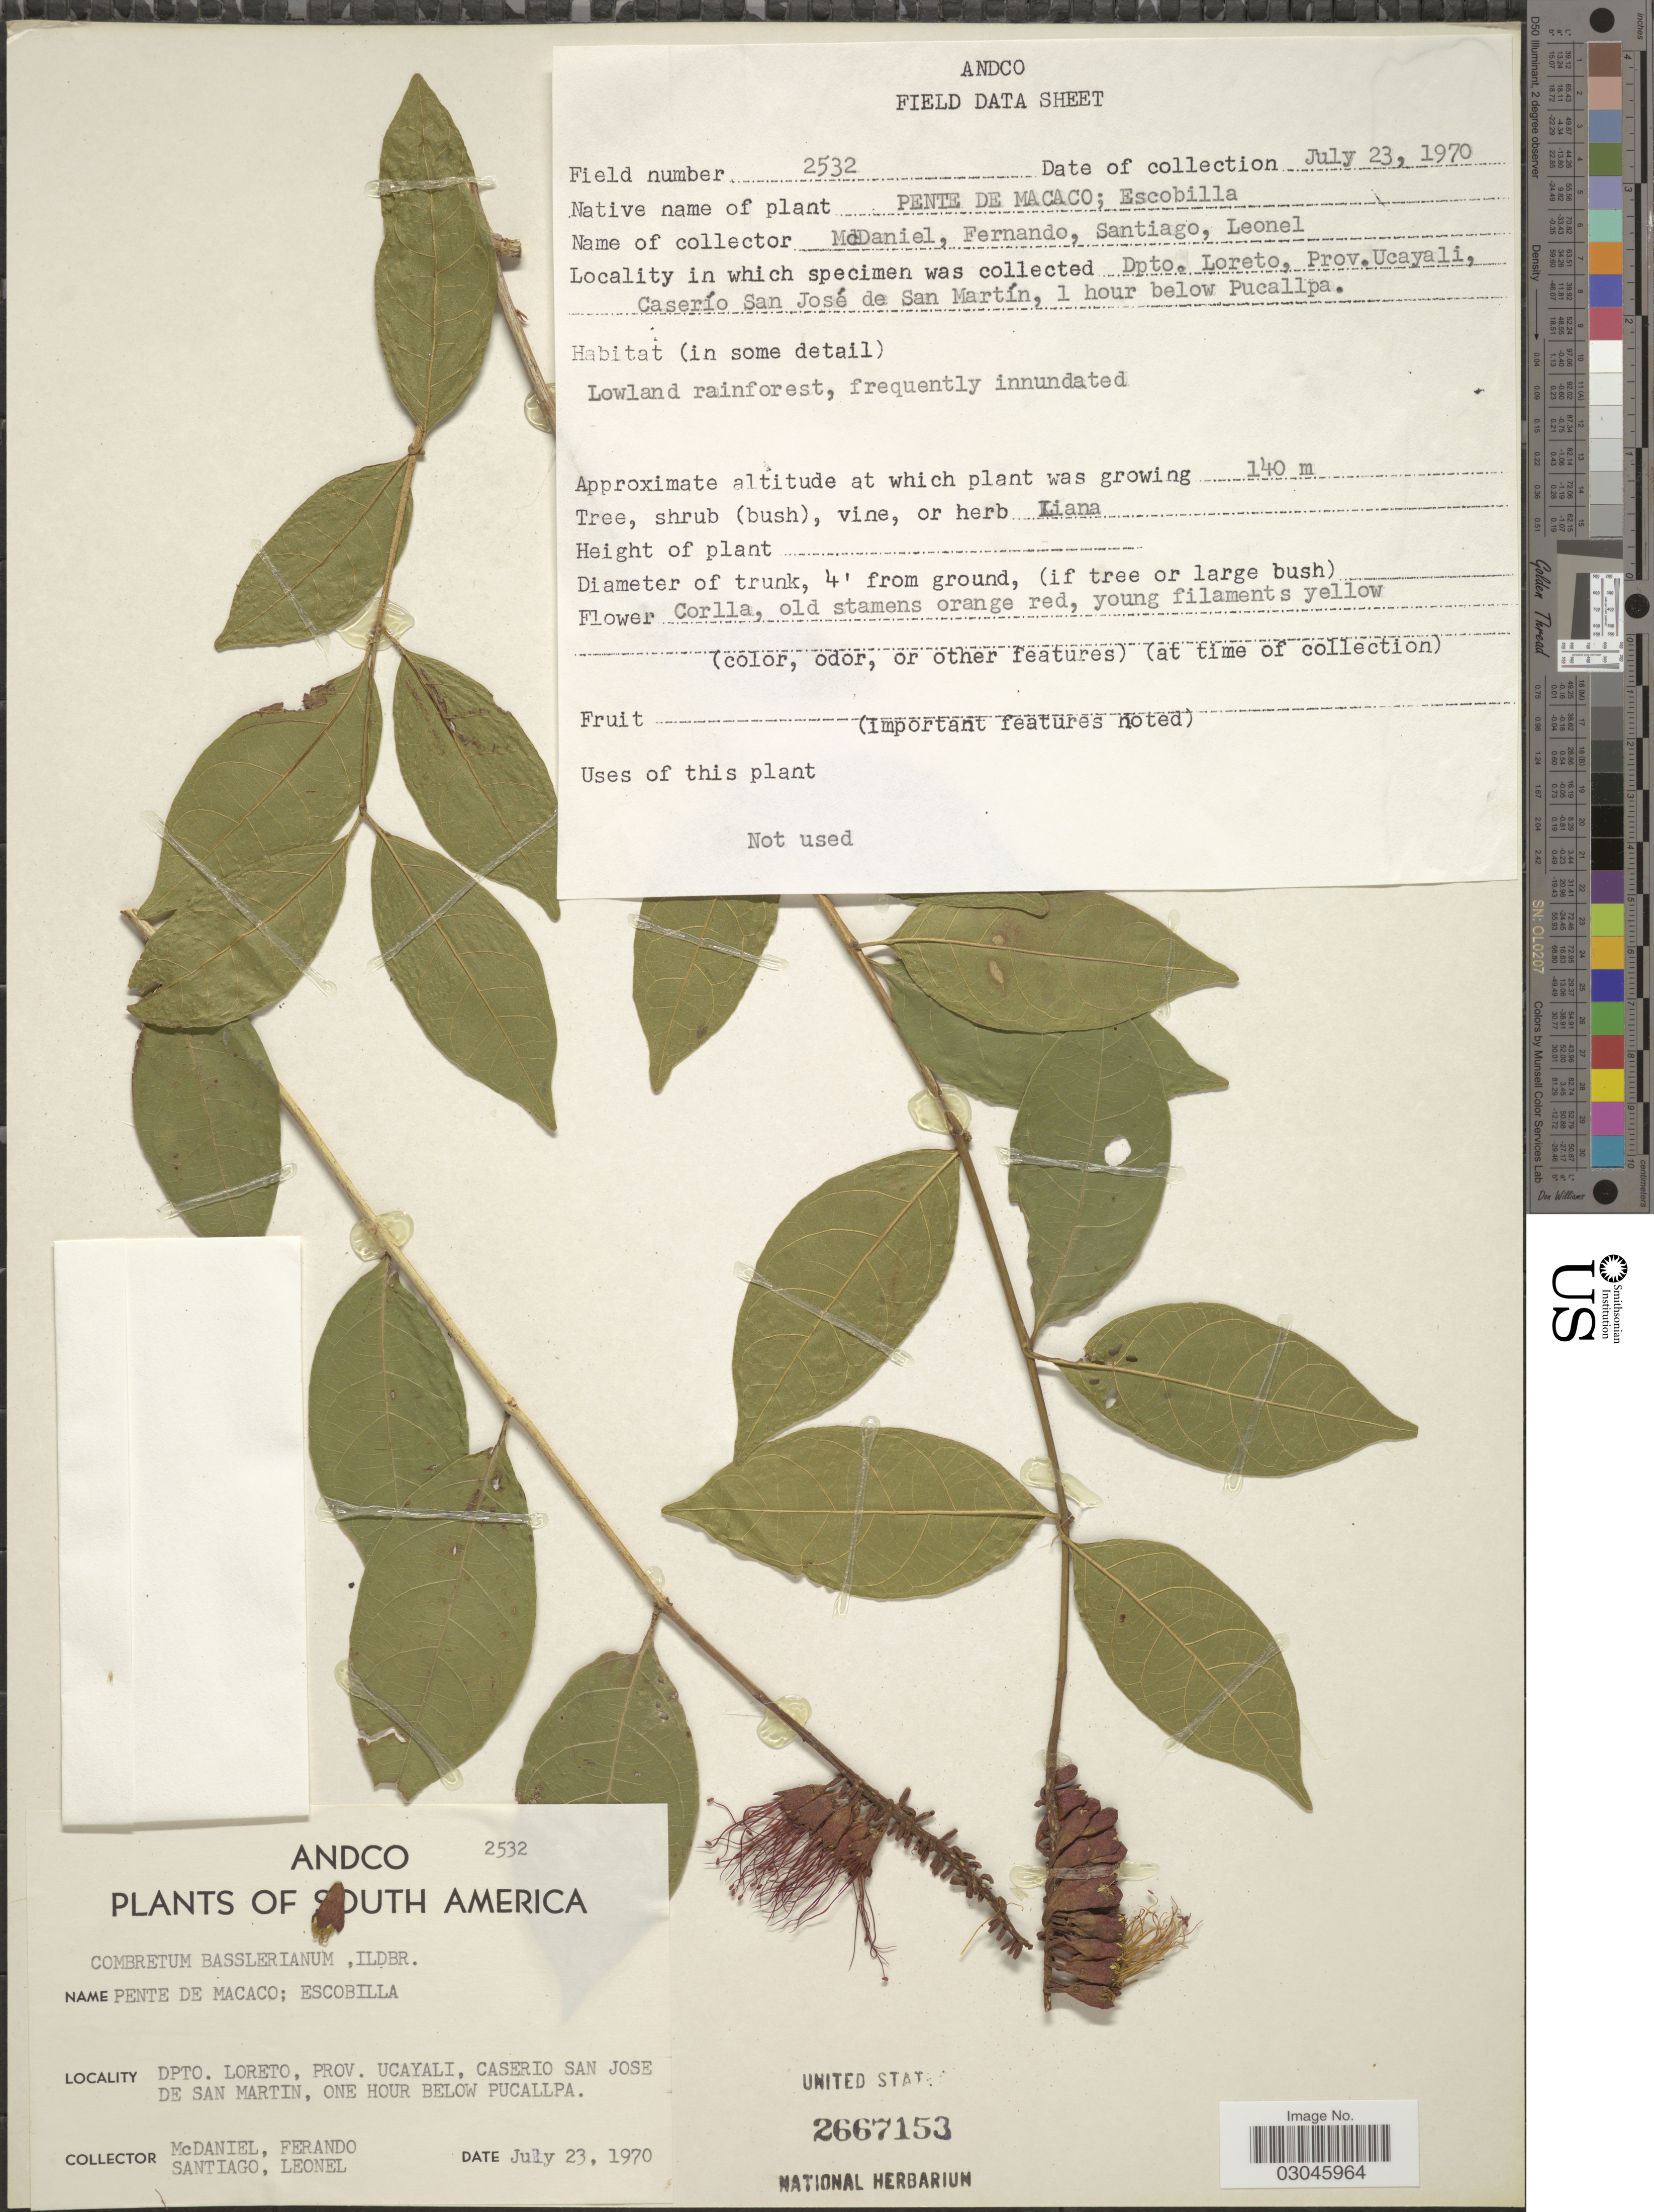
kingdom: Plantae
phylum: Tracheophyta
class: Magnoliopsida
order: Myrtales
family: Combretaceae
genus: Combretum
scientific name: Combretum basslerianum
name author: Mildbr.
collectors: -- McDaniel, -- Fernando, -. Santiago & -- Leonel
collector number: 2532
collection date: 1970-07-23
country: Peru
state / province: Loreto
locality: Dpto. Loreto, Prov. Ucayali, Caserío San José de San Martín, 1 hour below Pucallpa. Andco.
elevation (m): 140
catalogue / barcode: US 2667153